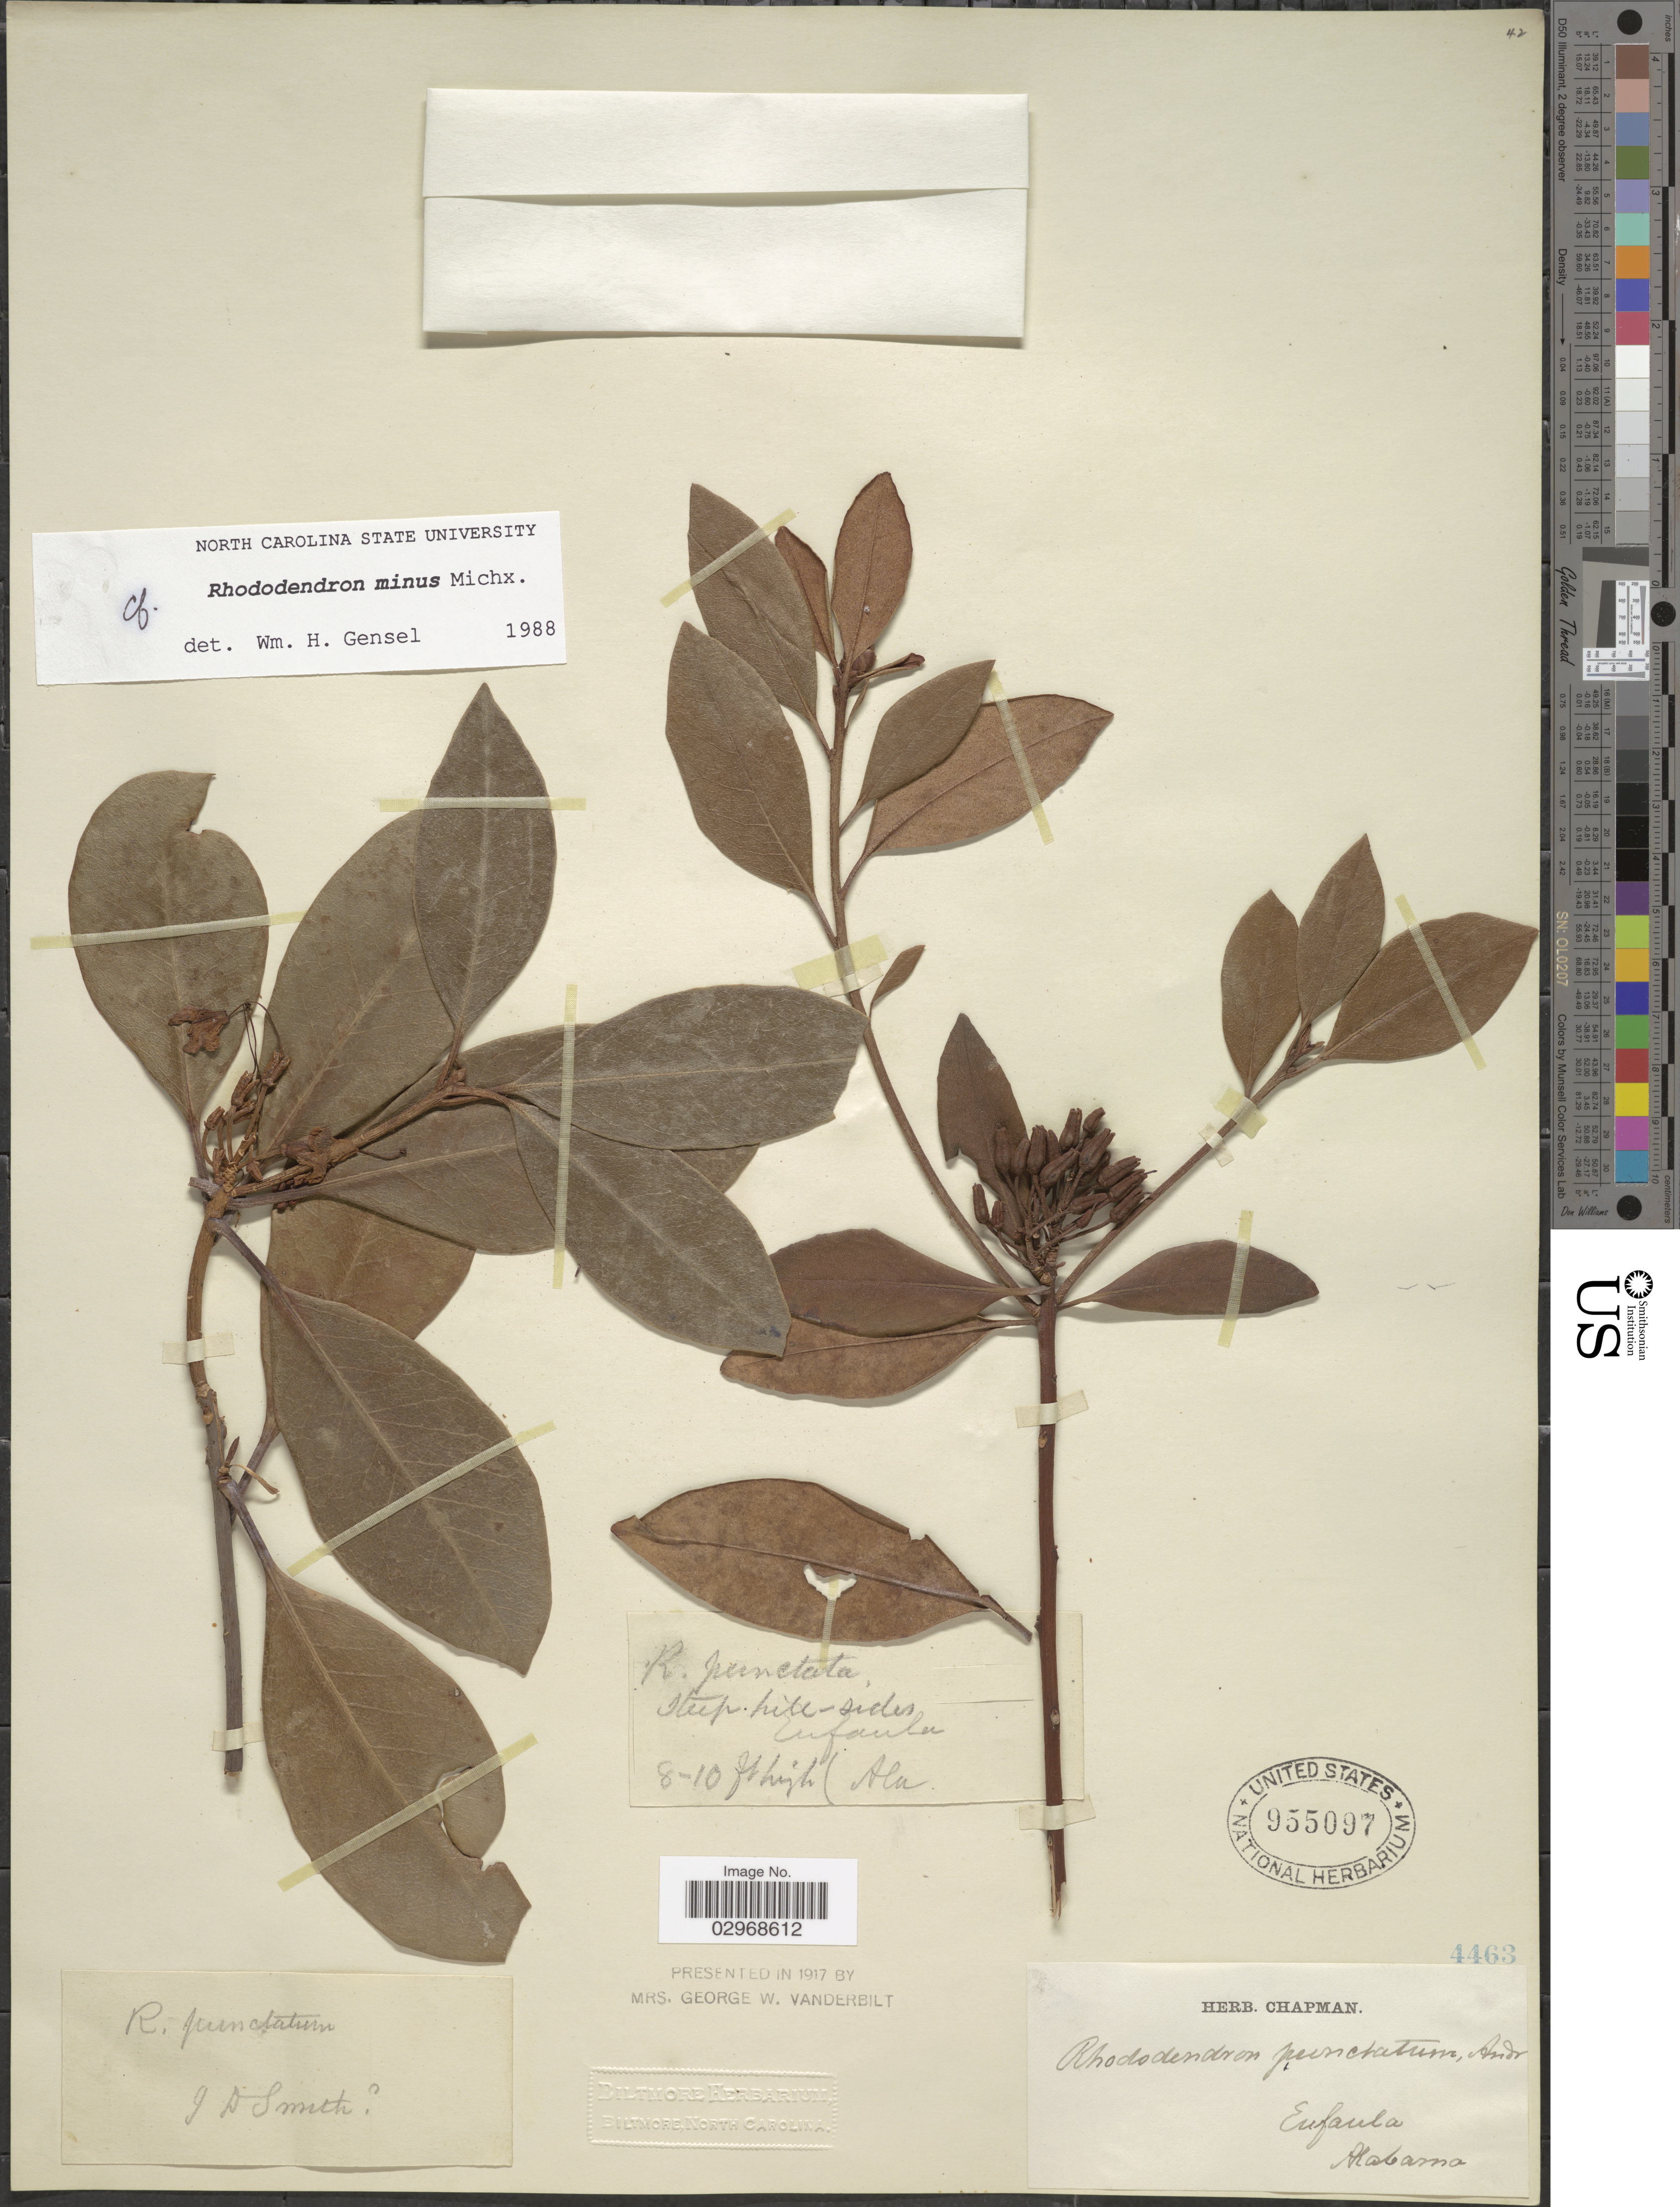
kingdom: Plantae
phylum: Tracheophyta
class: Magnoliopsida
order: Ericales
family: Ericaceae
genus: Rhododendron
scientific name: Rhododendron minus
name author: Michx.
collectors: J. Donnell Smith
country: United States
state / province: Alabama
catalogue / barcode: US 955097